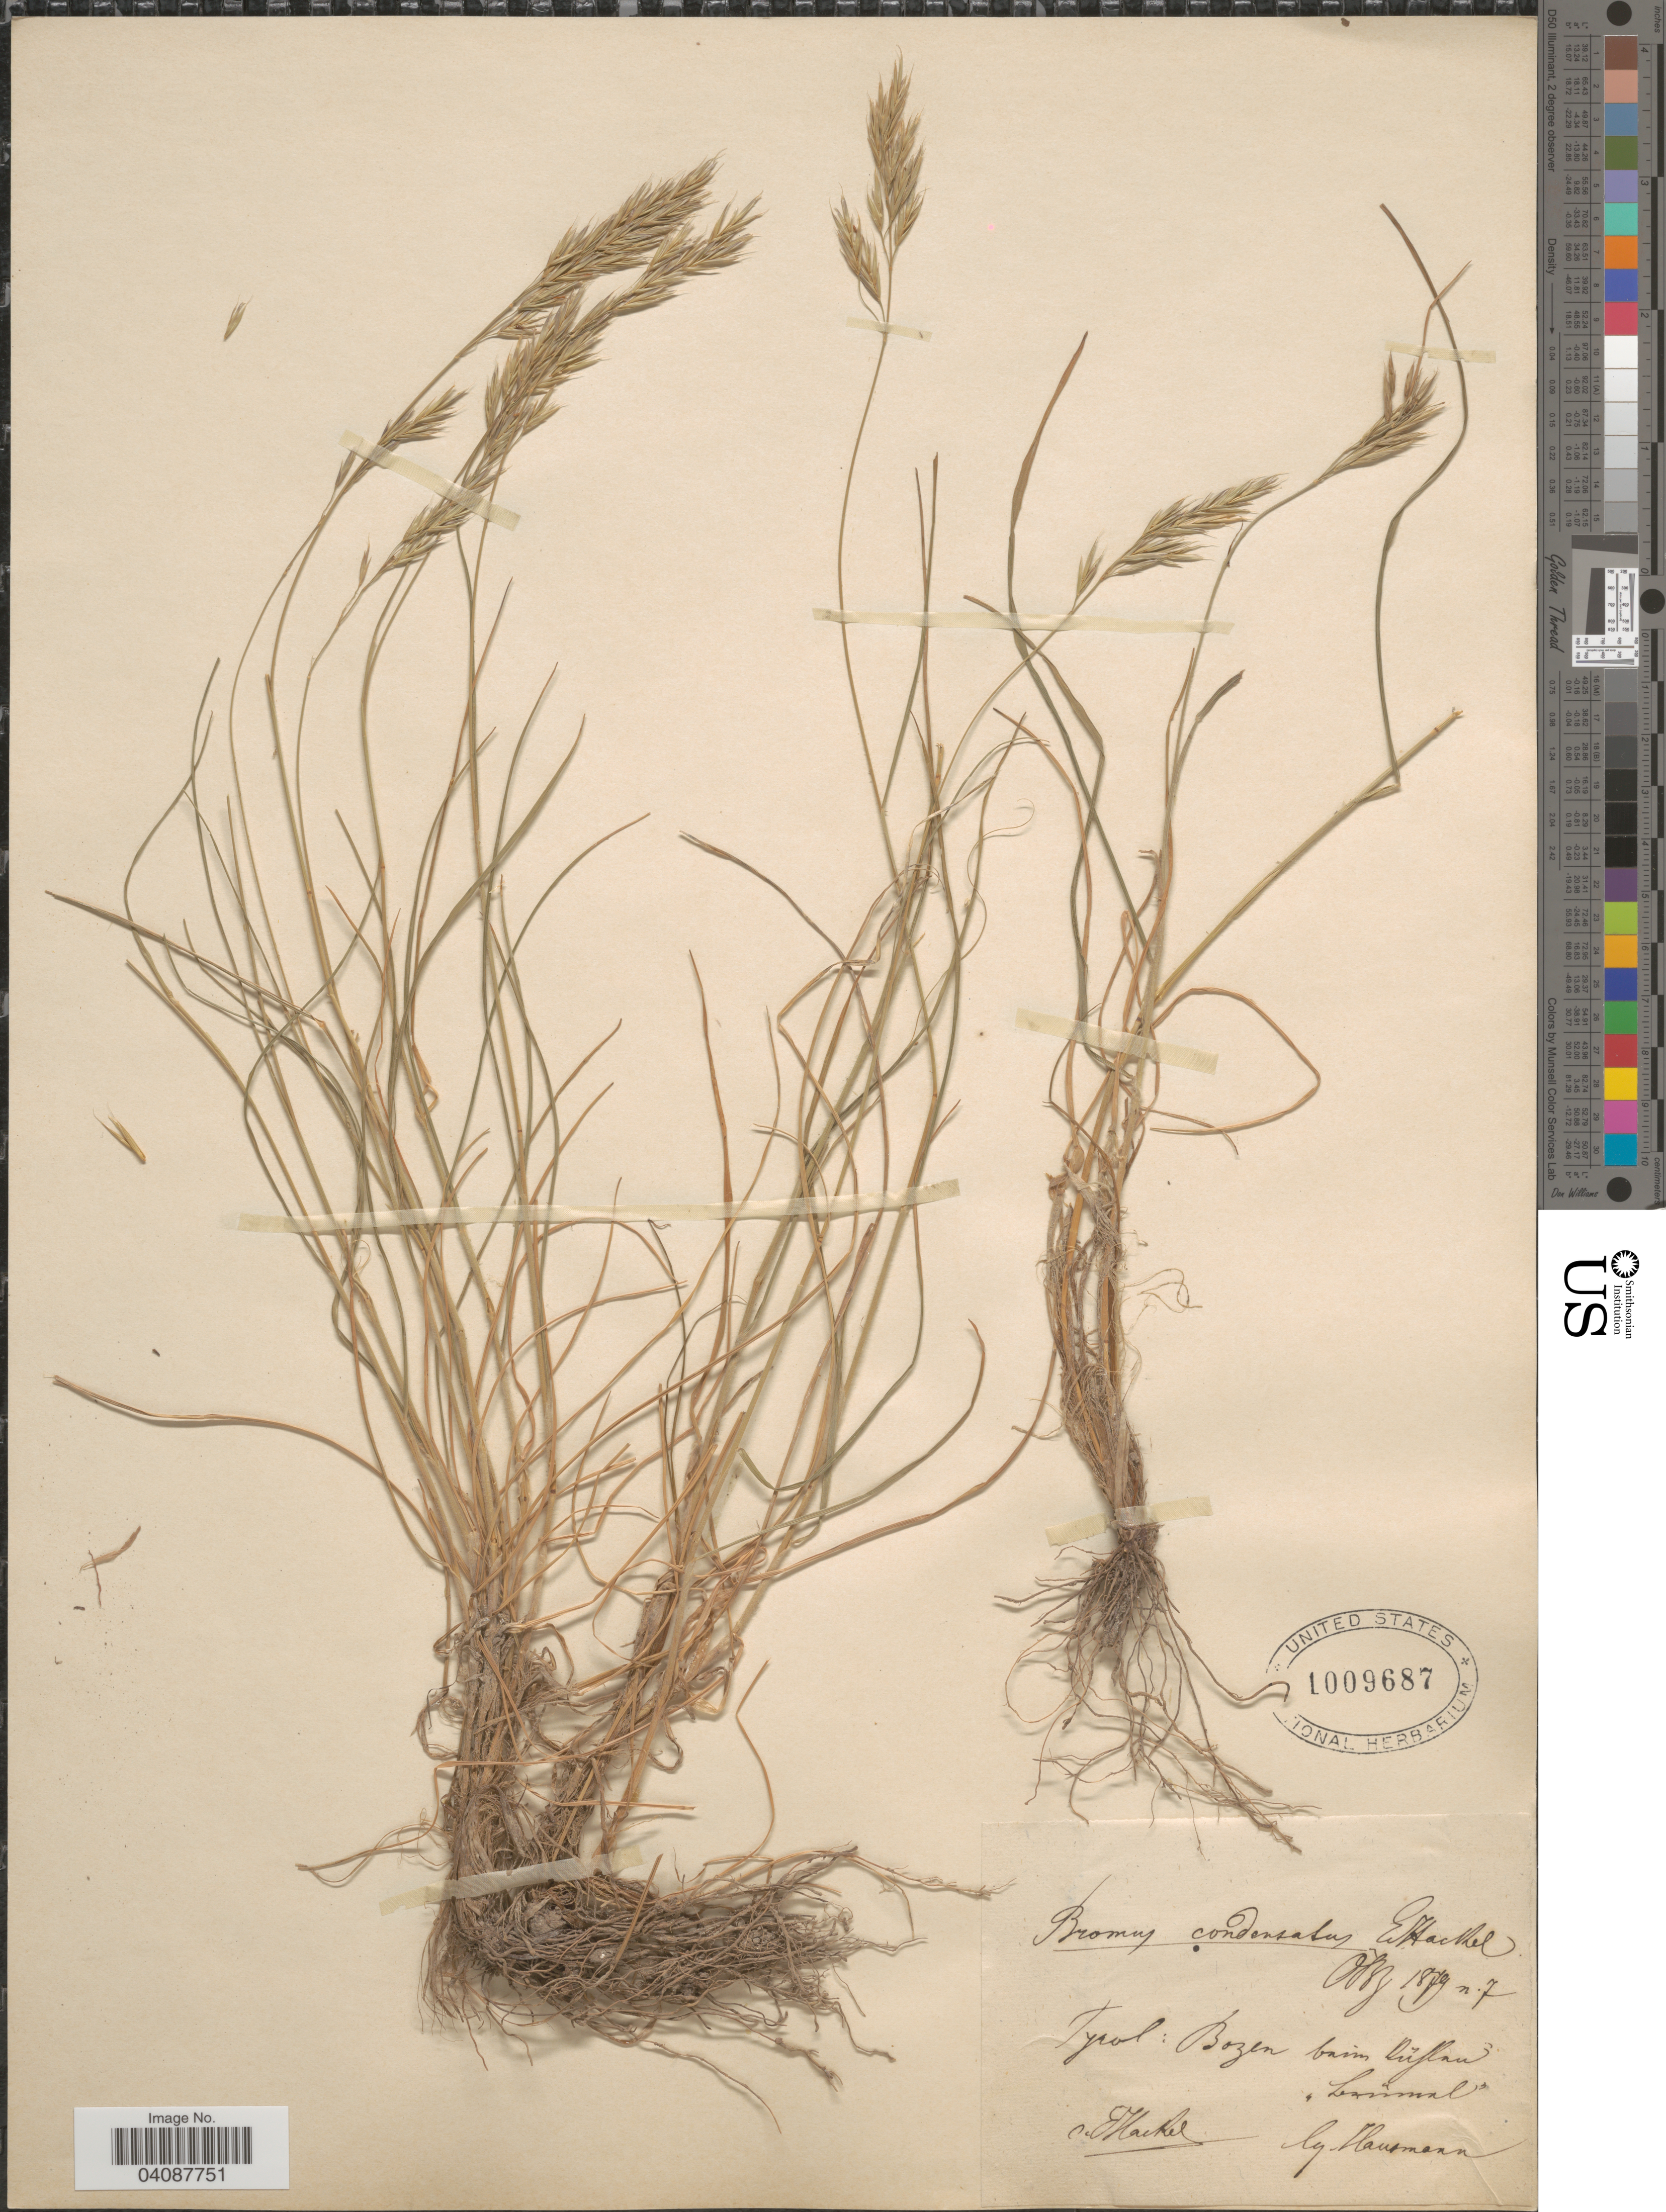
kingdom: Plantae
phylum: Tracheophyta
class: Liliopsida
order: Poales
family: Poaceae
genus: Bromus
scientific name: Bromus condensatus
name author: Hack.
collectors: -. Hausmann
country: Italy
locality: Tyrol: Bozen basin Düflau " [illegible text]".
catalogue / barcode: US 1009687